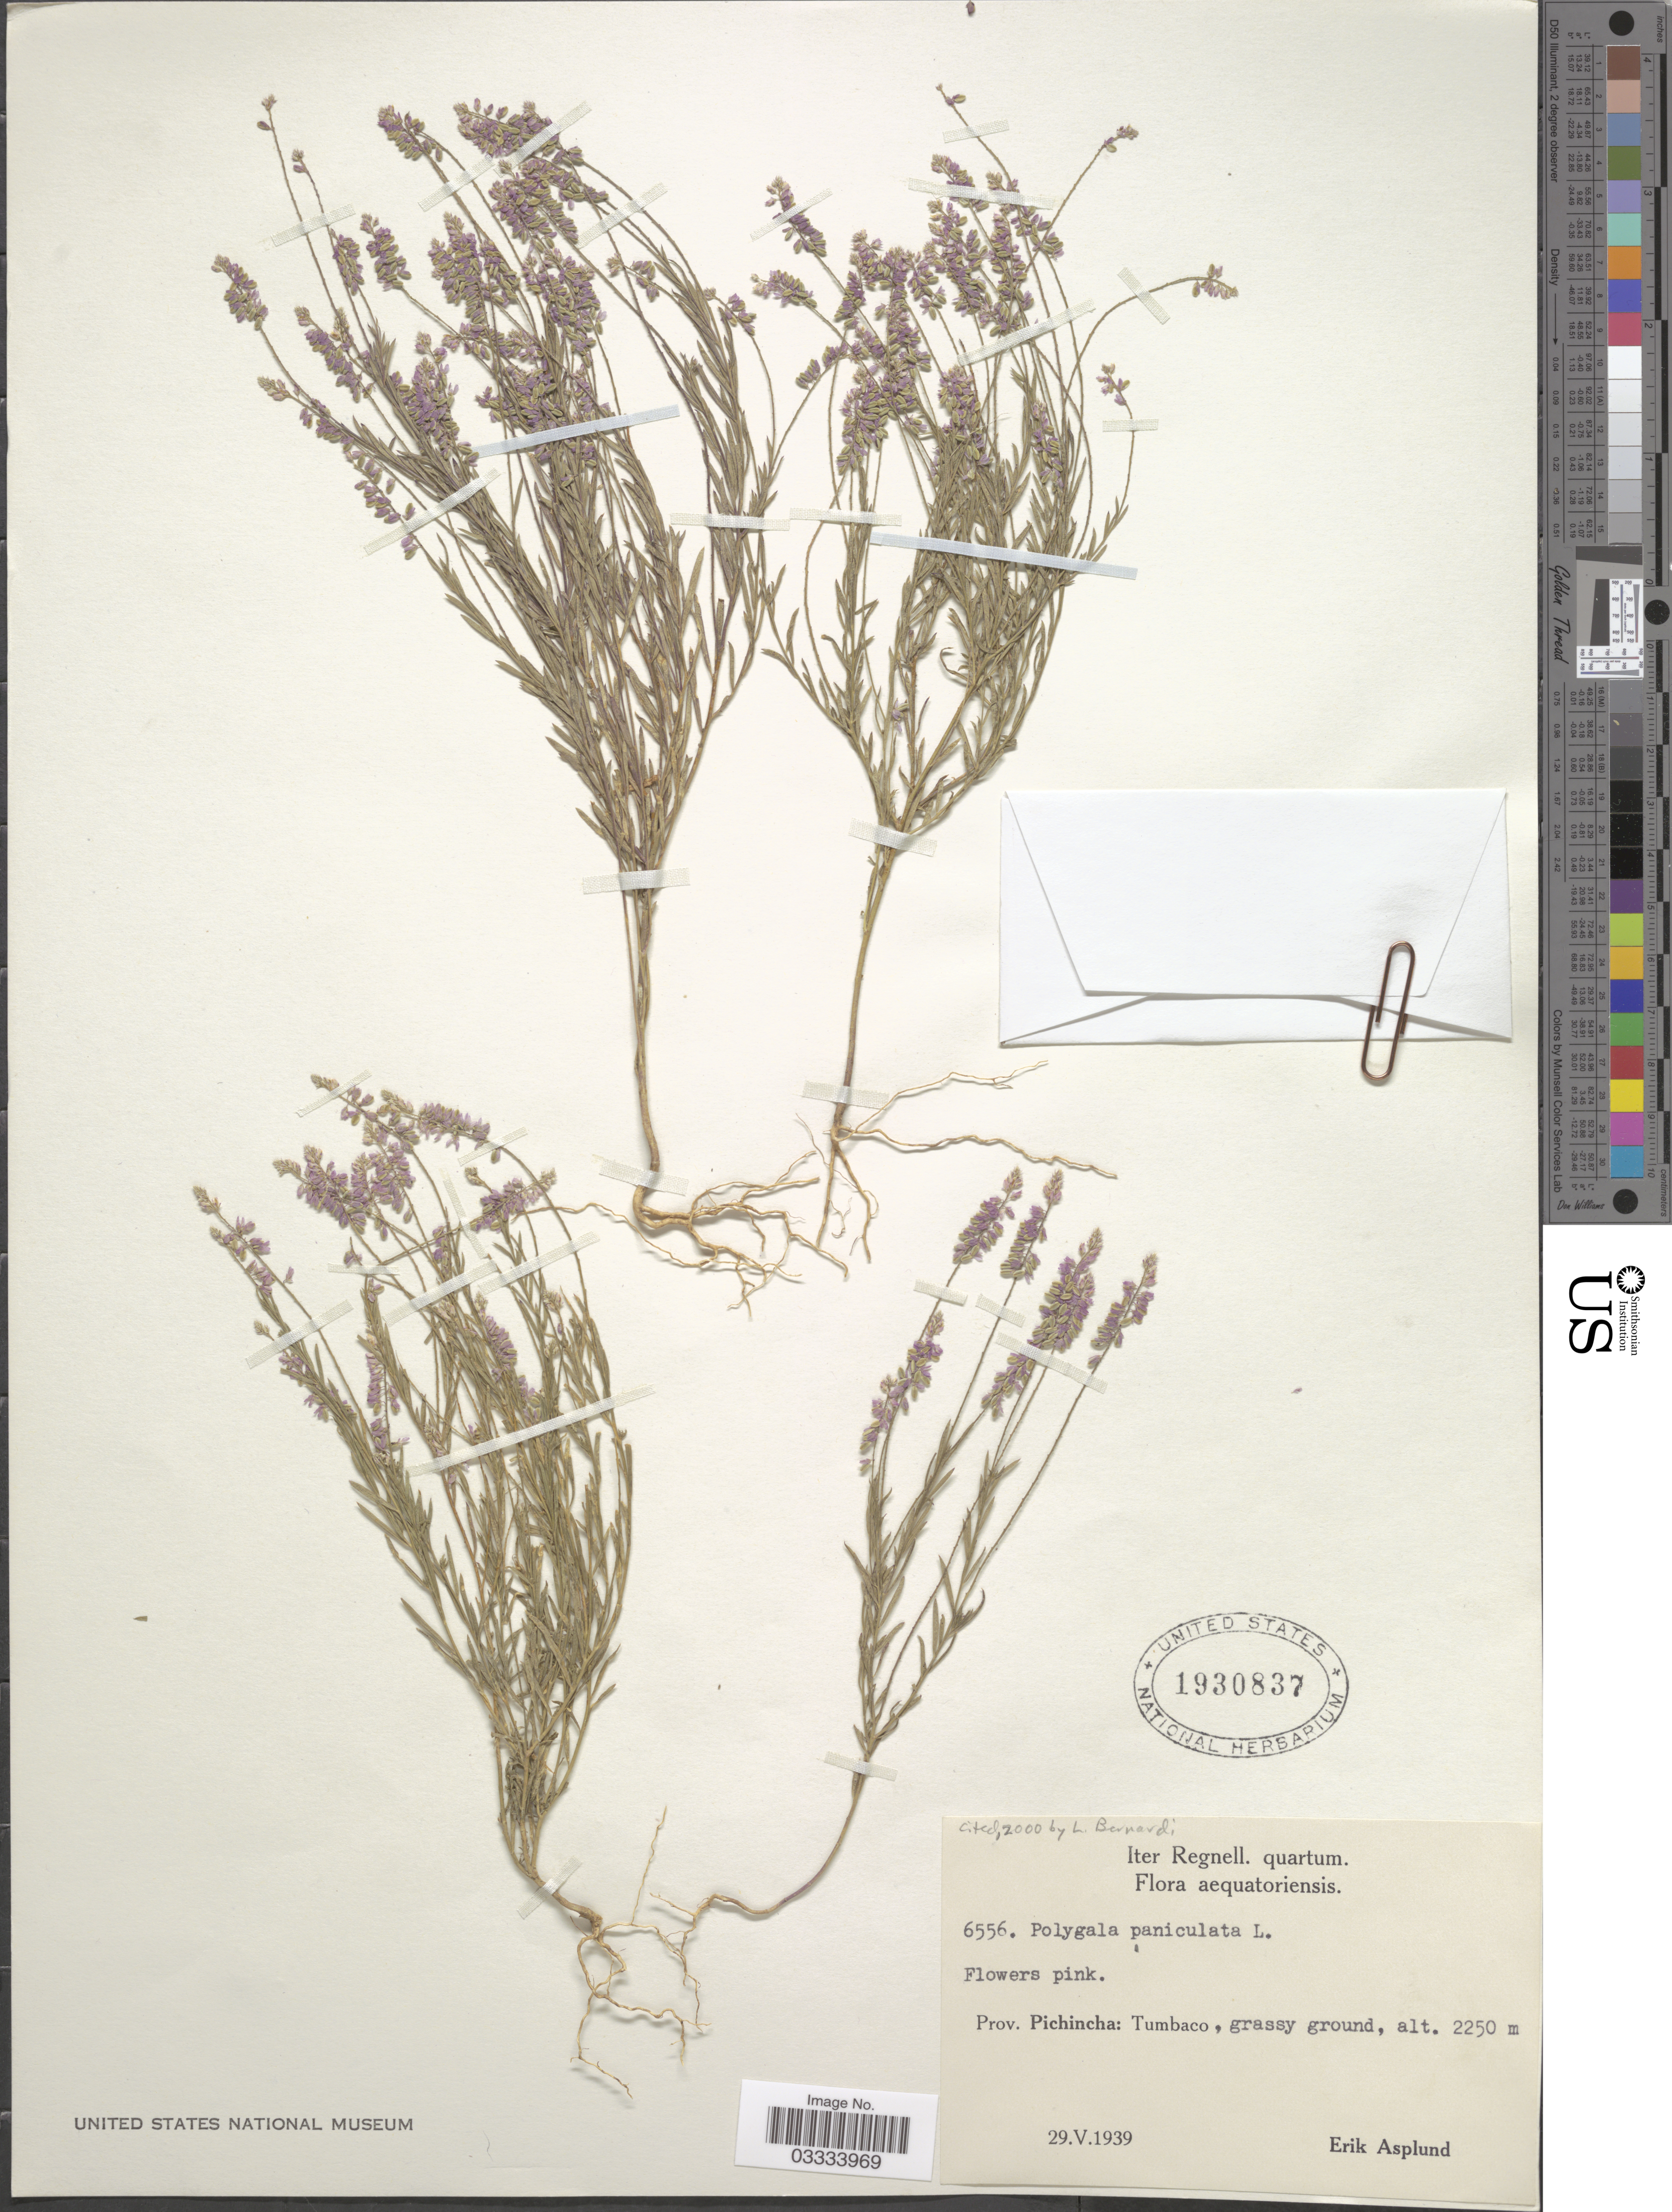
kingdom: Plantae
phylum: Tracheophyta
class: Magnoliopsida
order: Fabales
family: Polygalaceae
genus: Polygala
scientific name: Polygala paniculata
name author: L.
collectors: E. Asplund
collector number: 6556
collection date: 1939-05-29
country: Ecuador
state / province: Pichincha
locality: Aequatoriensis. Tumbaco.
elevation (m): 2250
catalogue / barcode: US 1930837